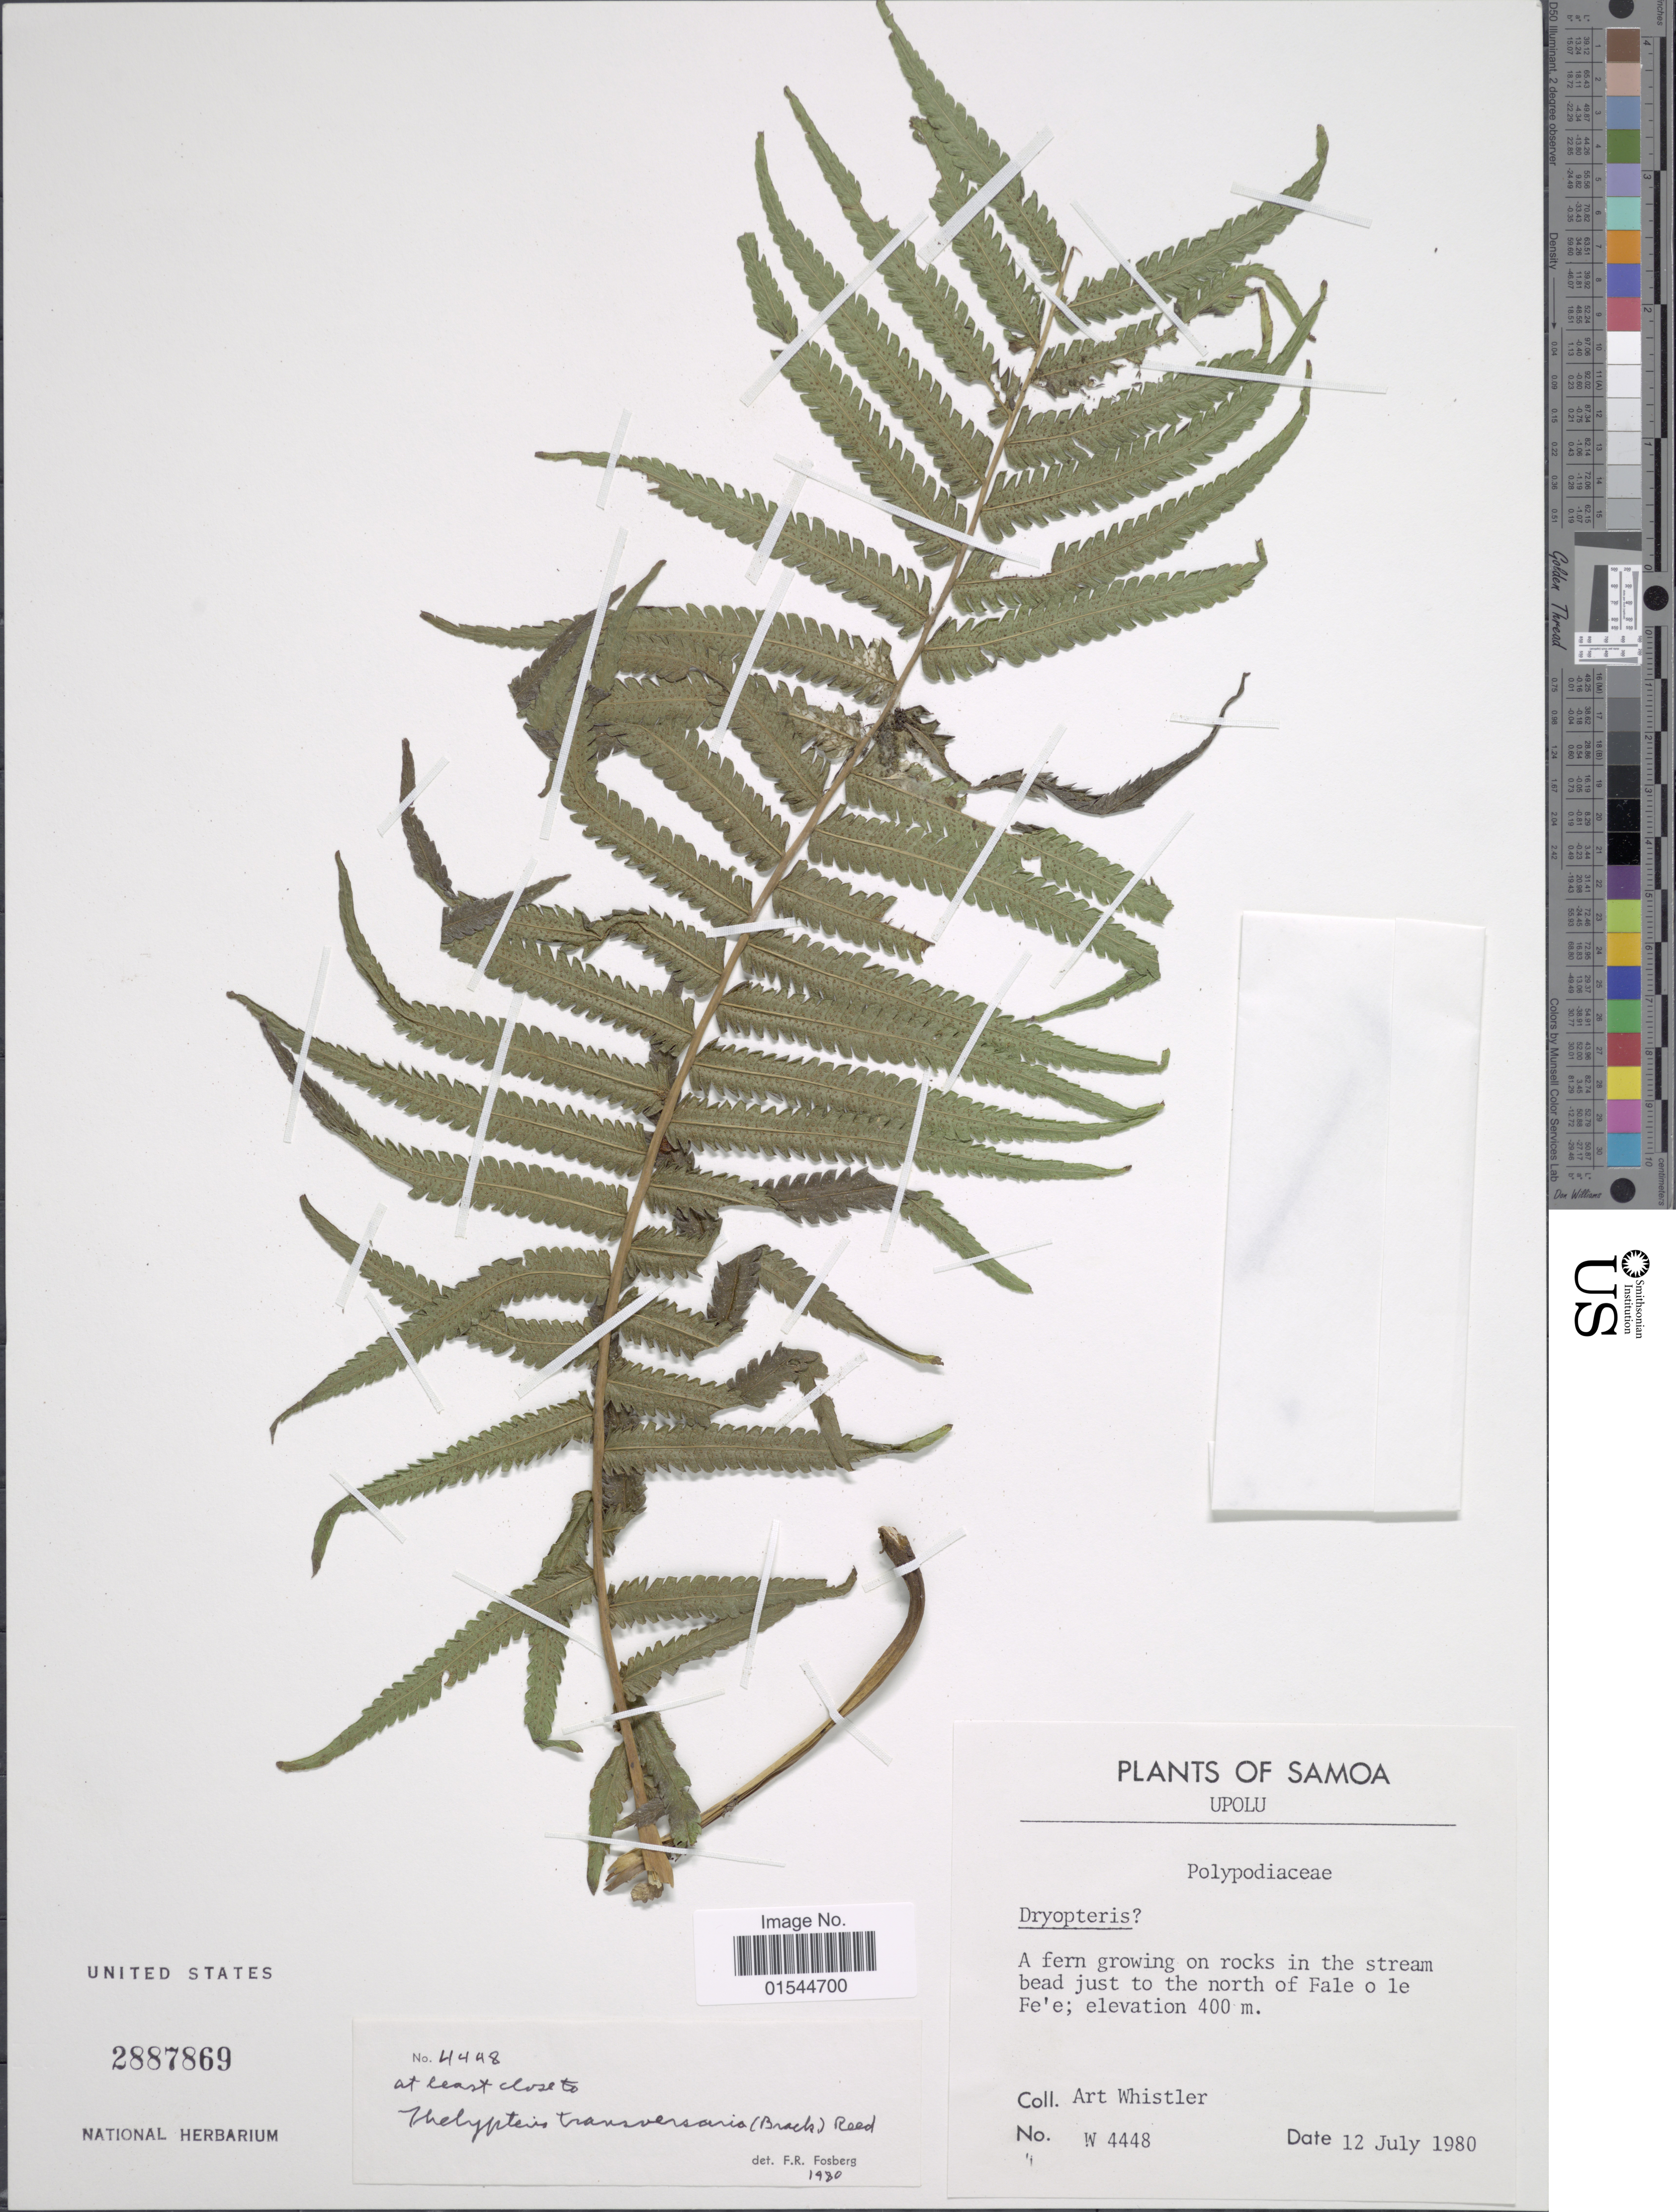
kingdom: Plantae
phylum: Tracheophyta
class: Polypodiopsida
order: Polypodiales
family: Thelypteridaceae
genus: Pneumatopteris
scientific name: Pneumatopteris transversaria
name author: (Brack.) Holttum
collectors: A. Whistler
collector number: W4448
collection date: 1980-07-12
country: Samoa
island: Upolu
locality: just to the north of Fale o le Fe'e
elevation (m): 400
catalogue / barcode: US 2887869